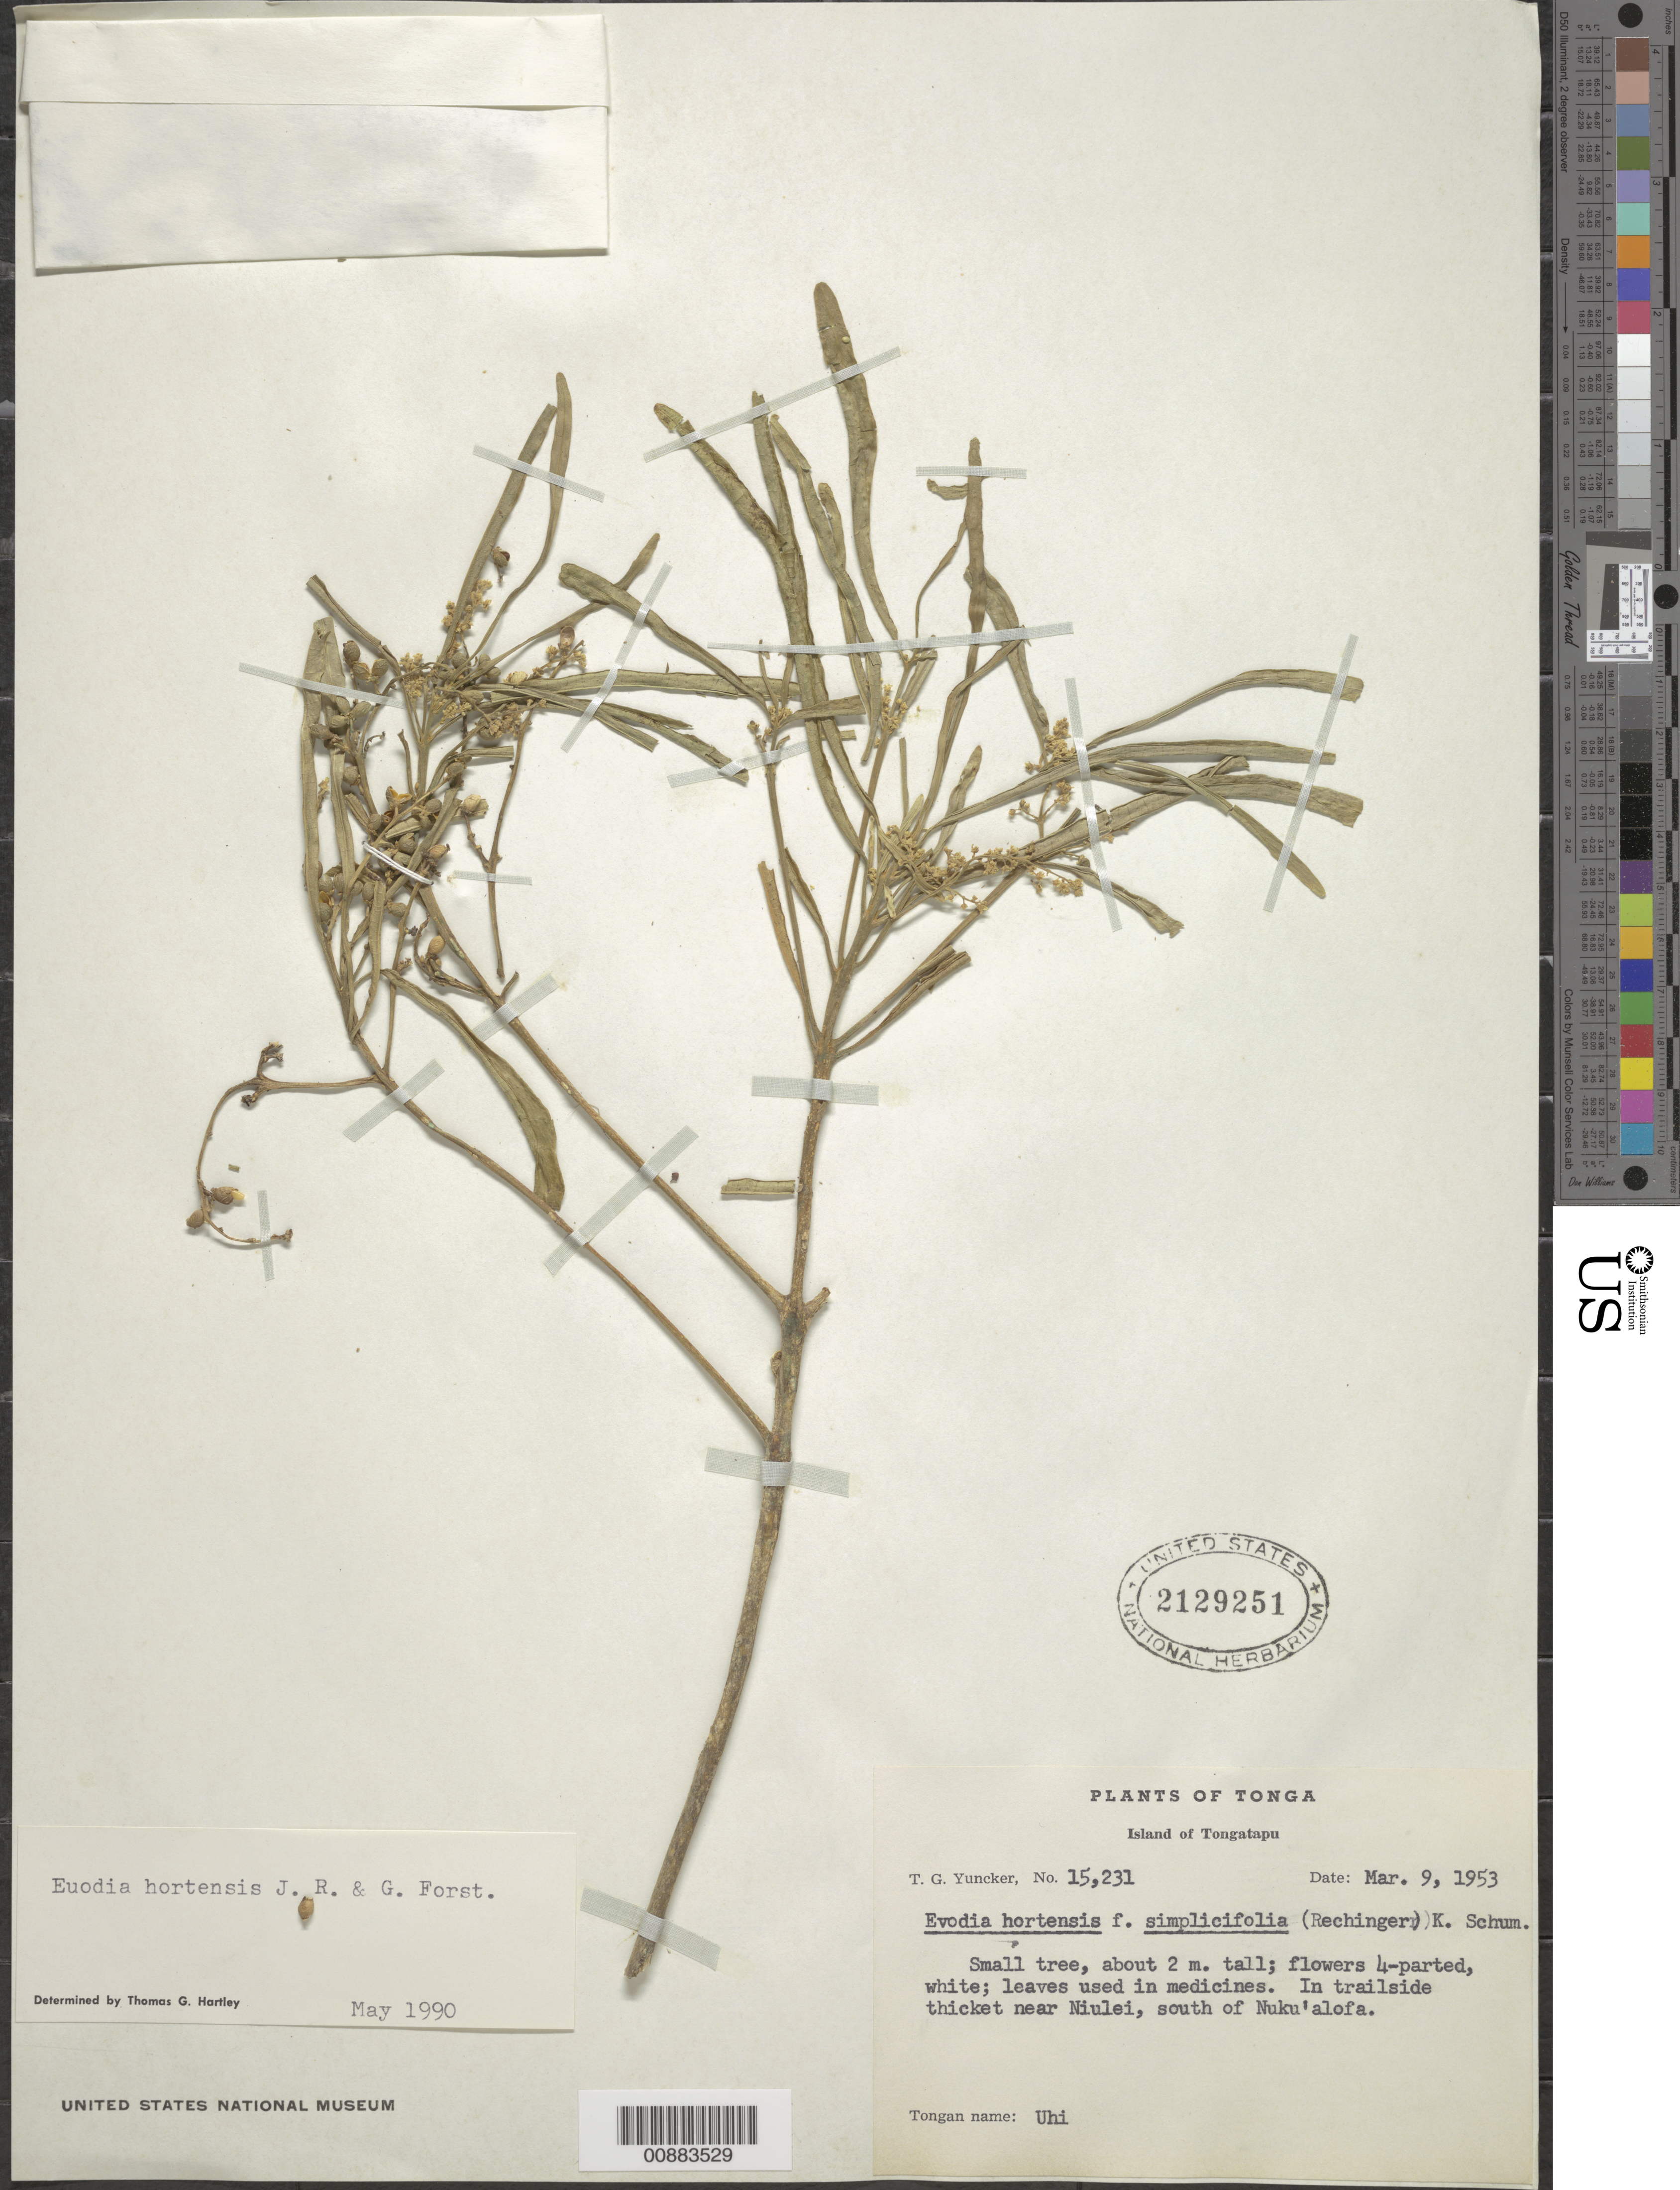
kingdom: Plantae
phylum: Tracheophyta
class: Magnoliopsida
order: Sapindales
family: Rutaceae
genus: Euodia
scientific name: Euodia hortensis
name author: J.R. Forst. & G. Forst.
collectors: T. G. Yuncker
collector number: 15231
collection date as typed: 09 Mar 1953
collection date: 1953-03-09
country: Tonga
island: Tongatapu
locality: In trailide thicket near Niulei, S of Nuku'alofa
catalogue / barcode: US 2129251